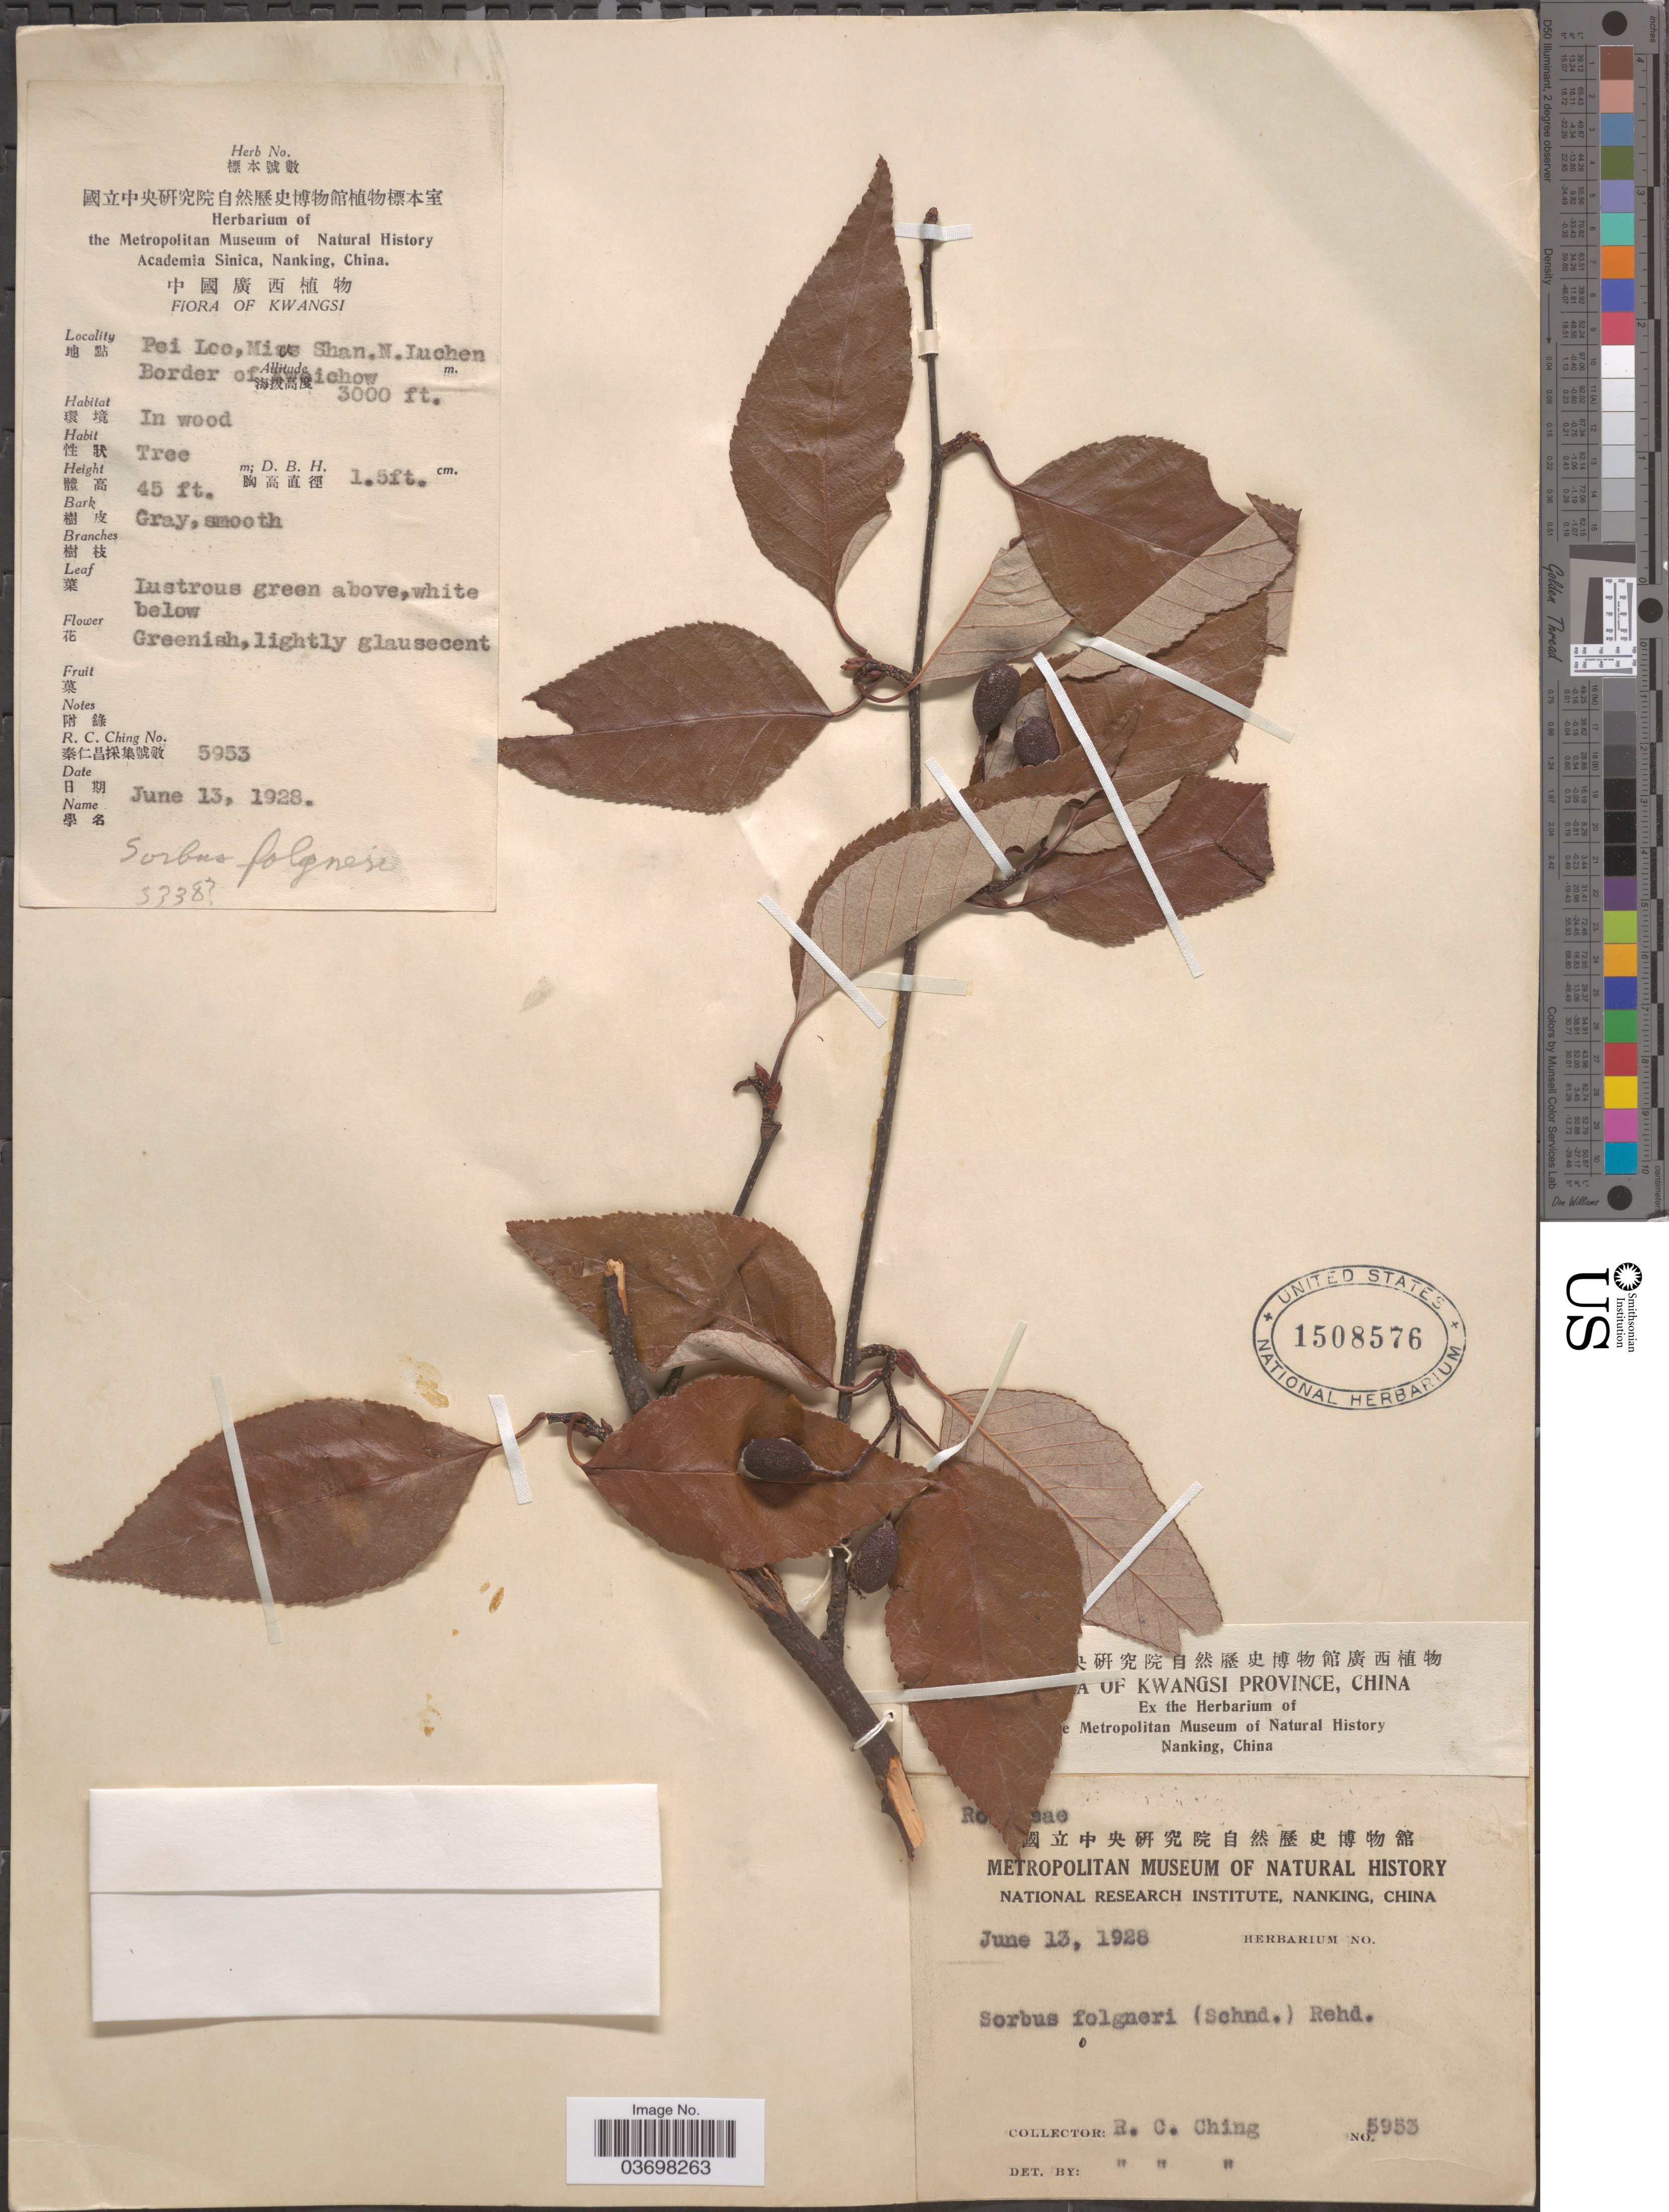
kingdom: Plantae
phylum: Tracheophyta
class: Magnoliopsida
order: Rosales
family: Rosaceae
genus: Sorbus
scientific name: Sorbus folgneri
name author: (C.K. Schneid.) Rehder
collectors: R. C. Ching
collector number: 5953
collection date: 1928-06-13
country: China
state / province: Guangxi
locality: Kwangsi Province. Pei Loo, Mius [interpreted] Shan.N.Luchen. Border of Kweichow.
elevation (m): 914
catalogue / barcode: US 1508576